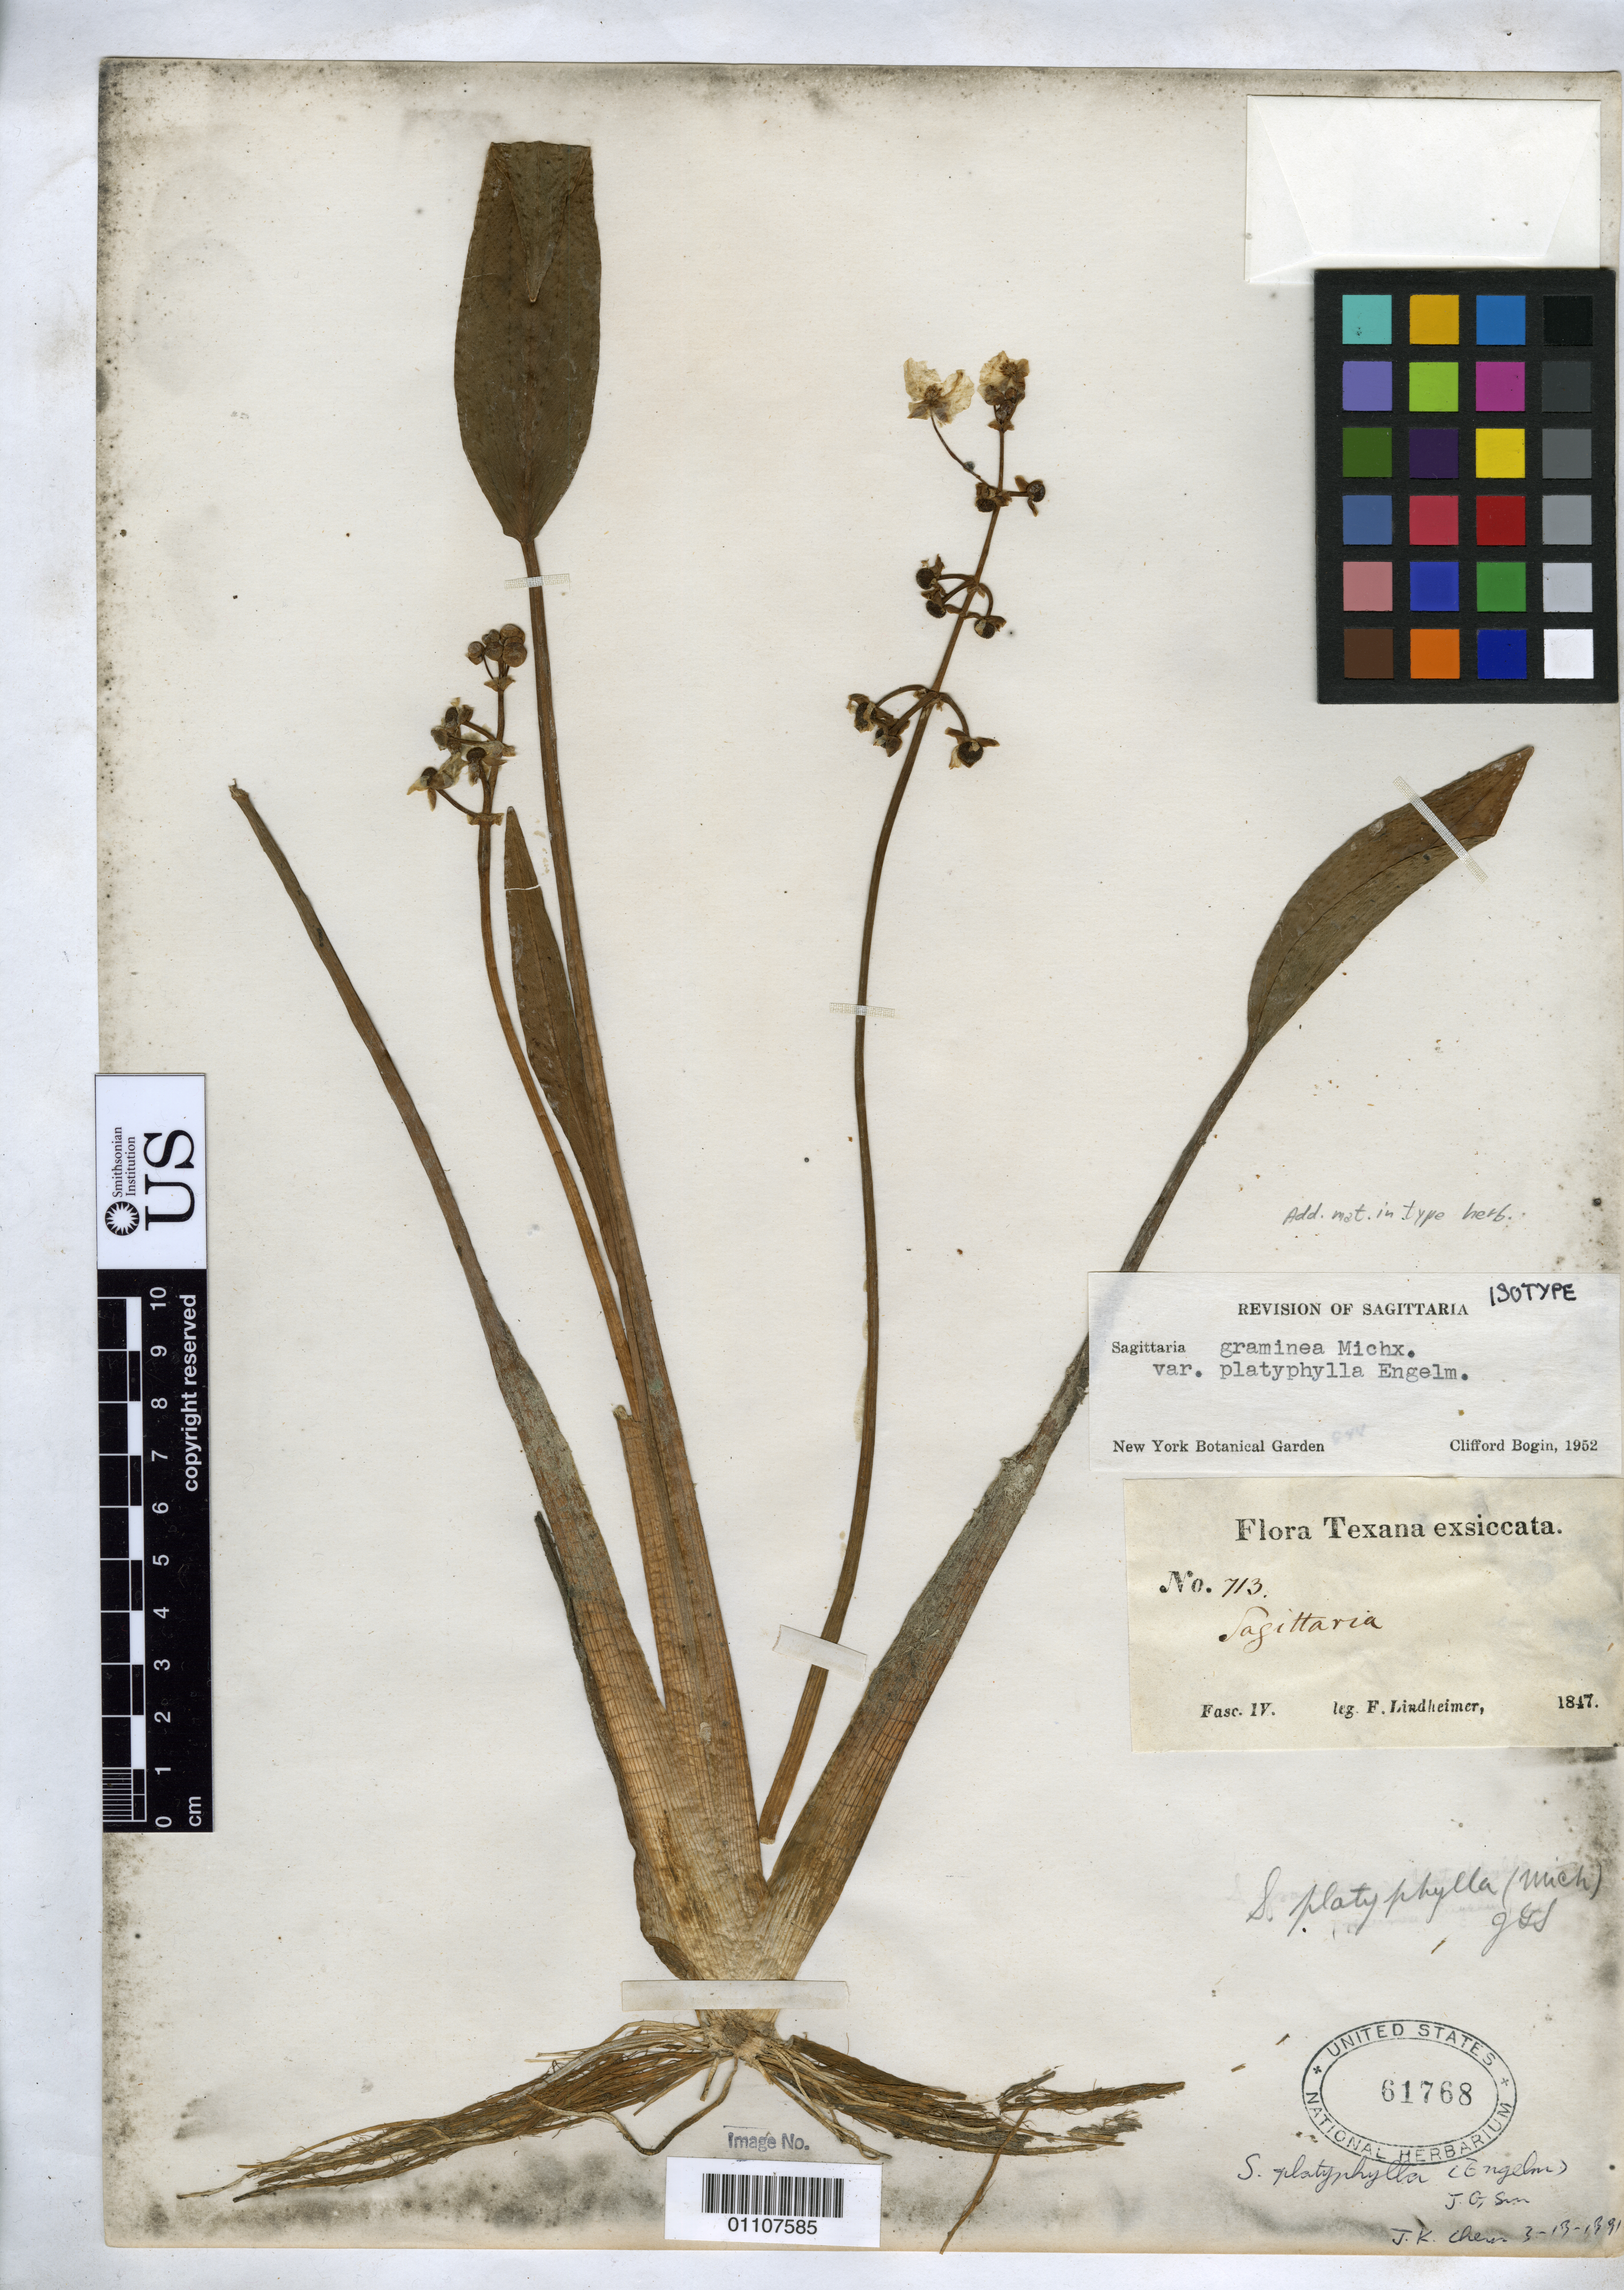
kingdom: Plantae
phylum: Tracheophyta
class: Liliopsida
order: Alismatales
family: Alismataceae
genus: Sagittaria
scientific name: Sagittaria graminea var. platyphylla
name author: Engelm. in A. Gray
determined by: Bogin, C.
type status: Isolectotype; Syntype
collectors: F. J. Lindheimer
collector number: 713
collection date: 1847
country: United States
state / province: Texas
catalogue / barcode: US 61768